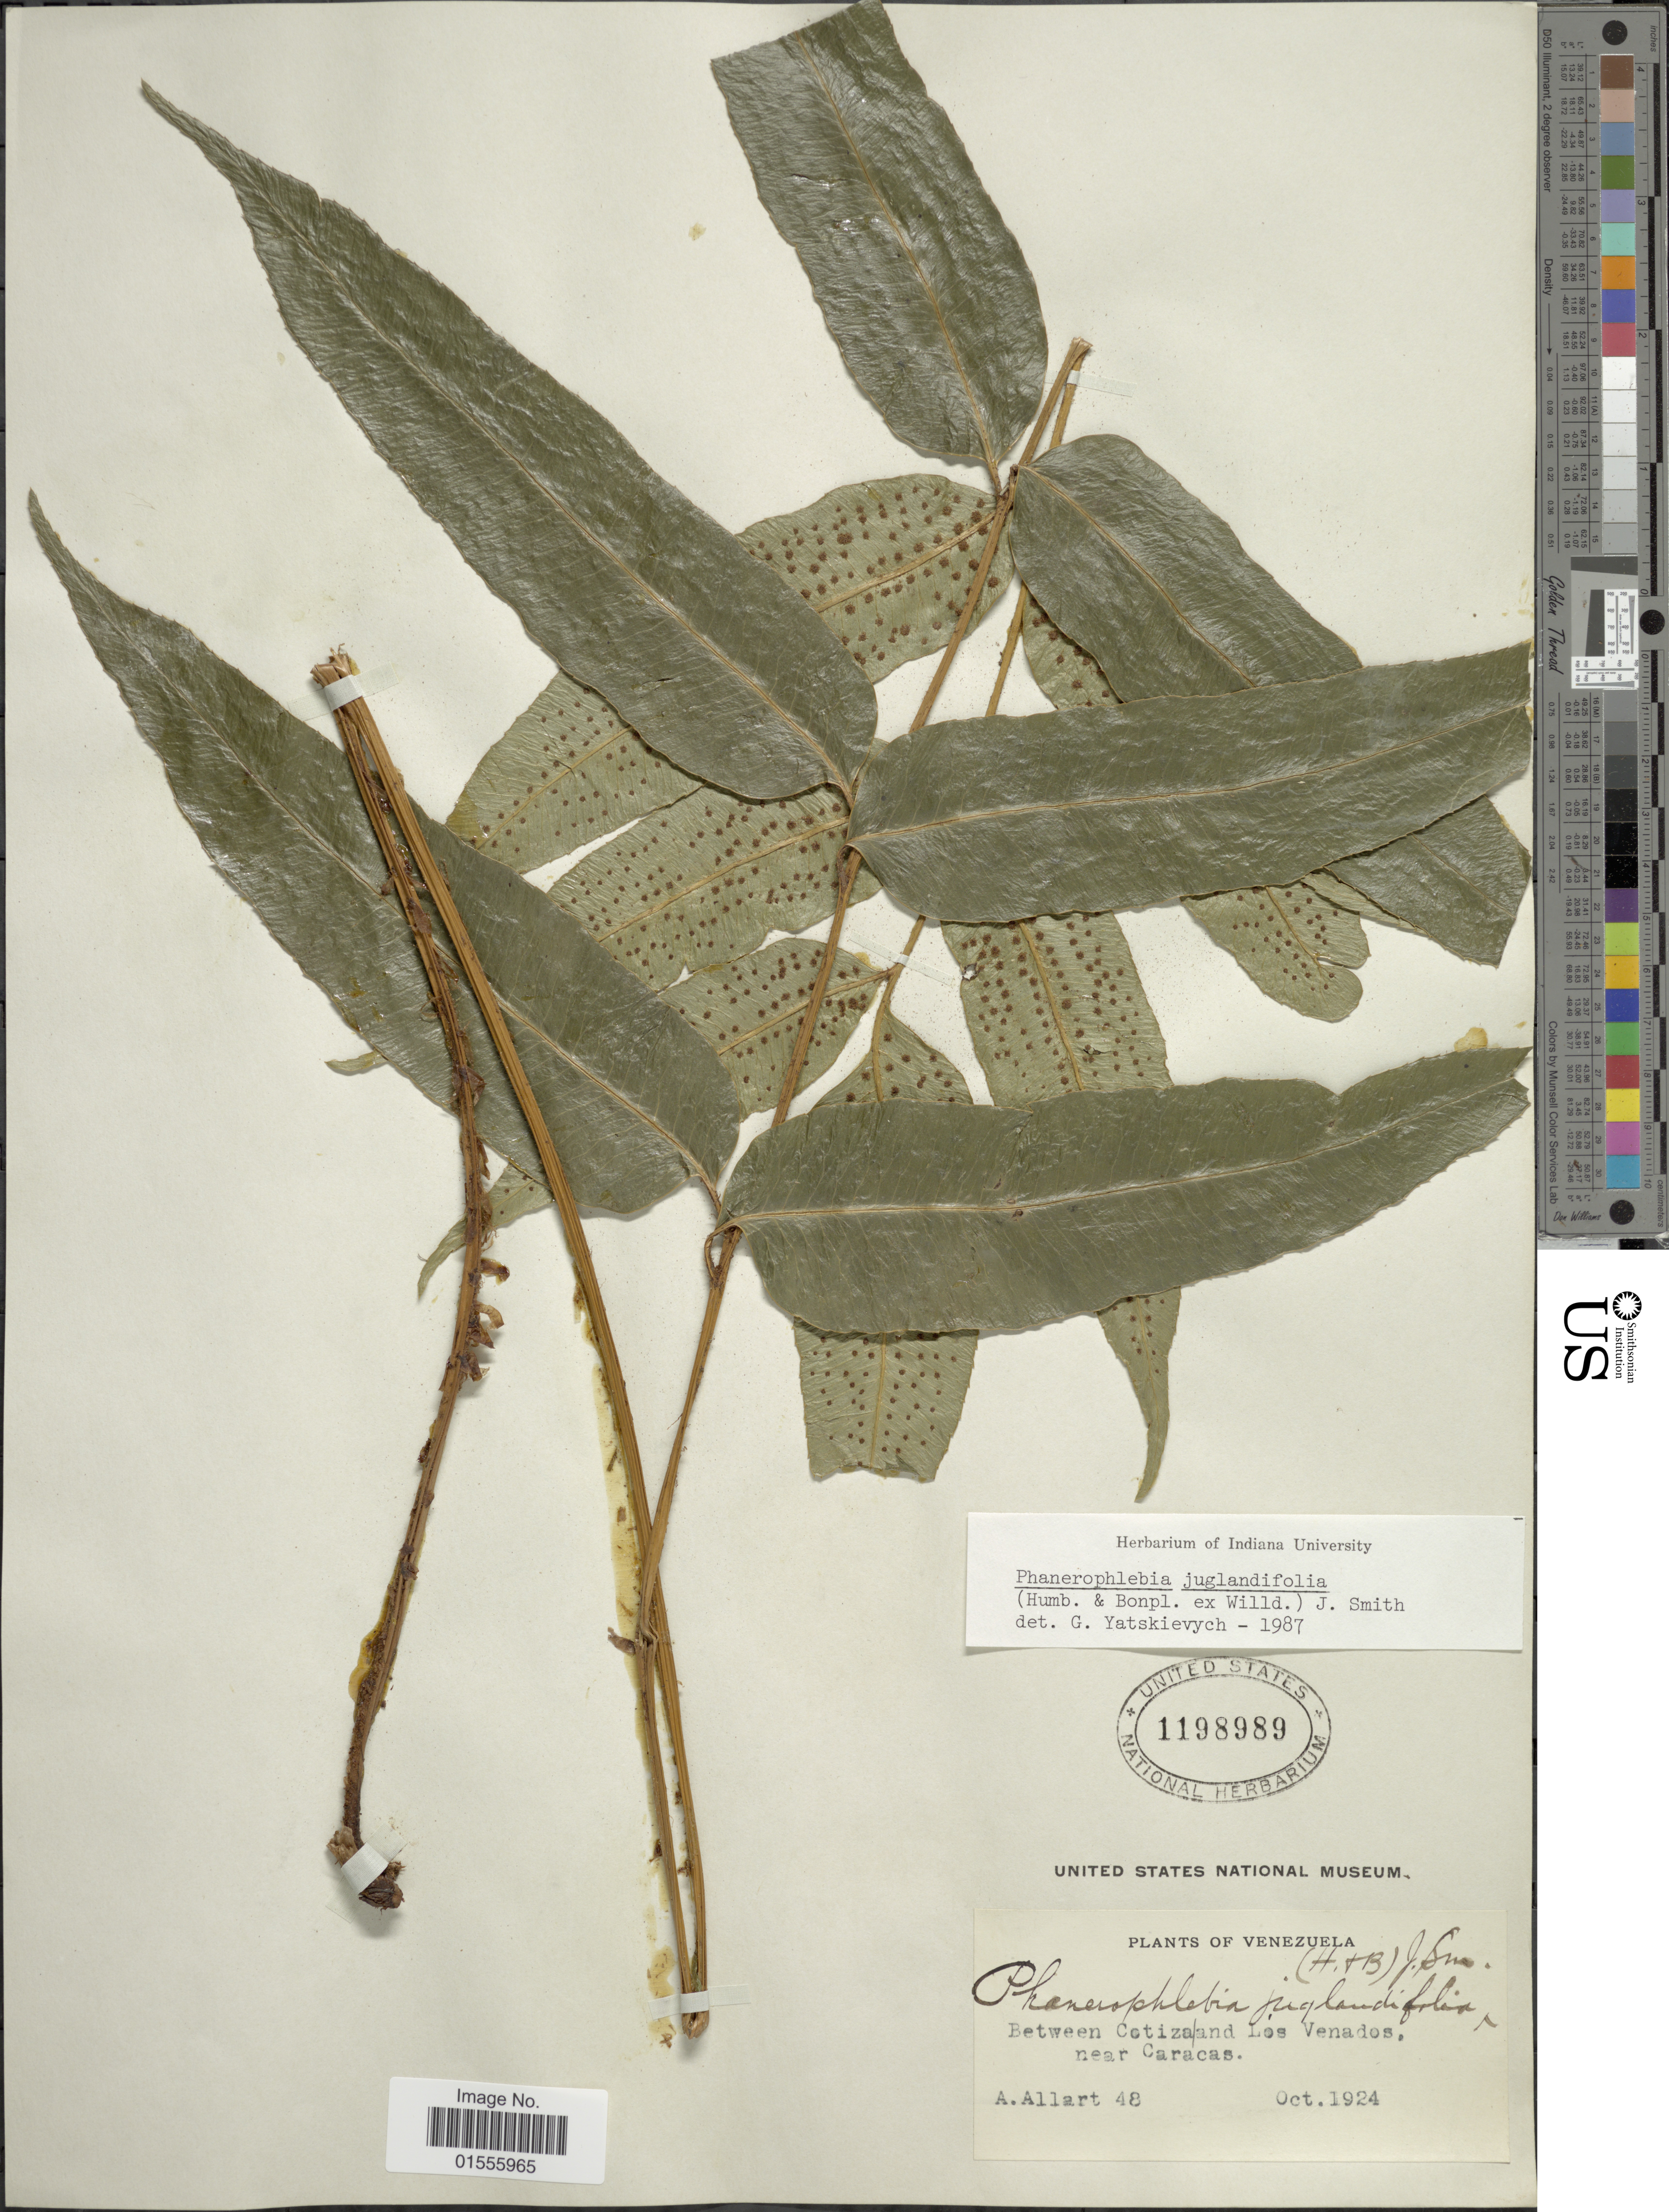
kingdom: Plantae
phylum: Tracheophyta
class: Polypodiopsida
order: Polypodiales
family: Dryopteridaceae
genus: Phanerophlebia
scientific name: Phanerophlebia juglandifolia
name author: (Willd.) J. Sm.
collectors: A. Allart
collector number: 48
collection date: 1924-10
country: Venezuela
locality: Between Cetiza and Los Venados, near Caracas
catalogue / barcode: US 1198989